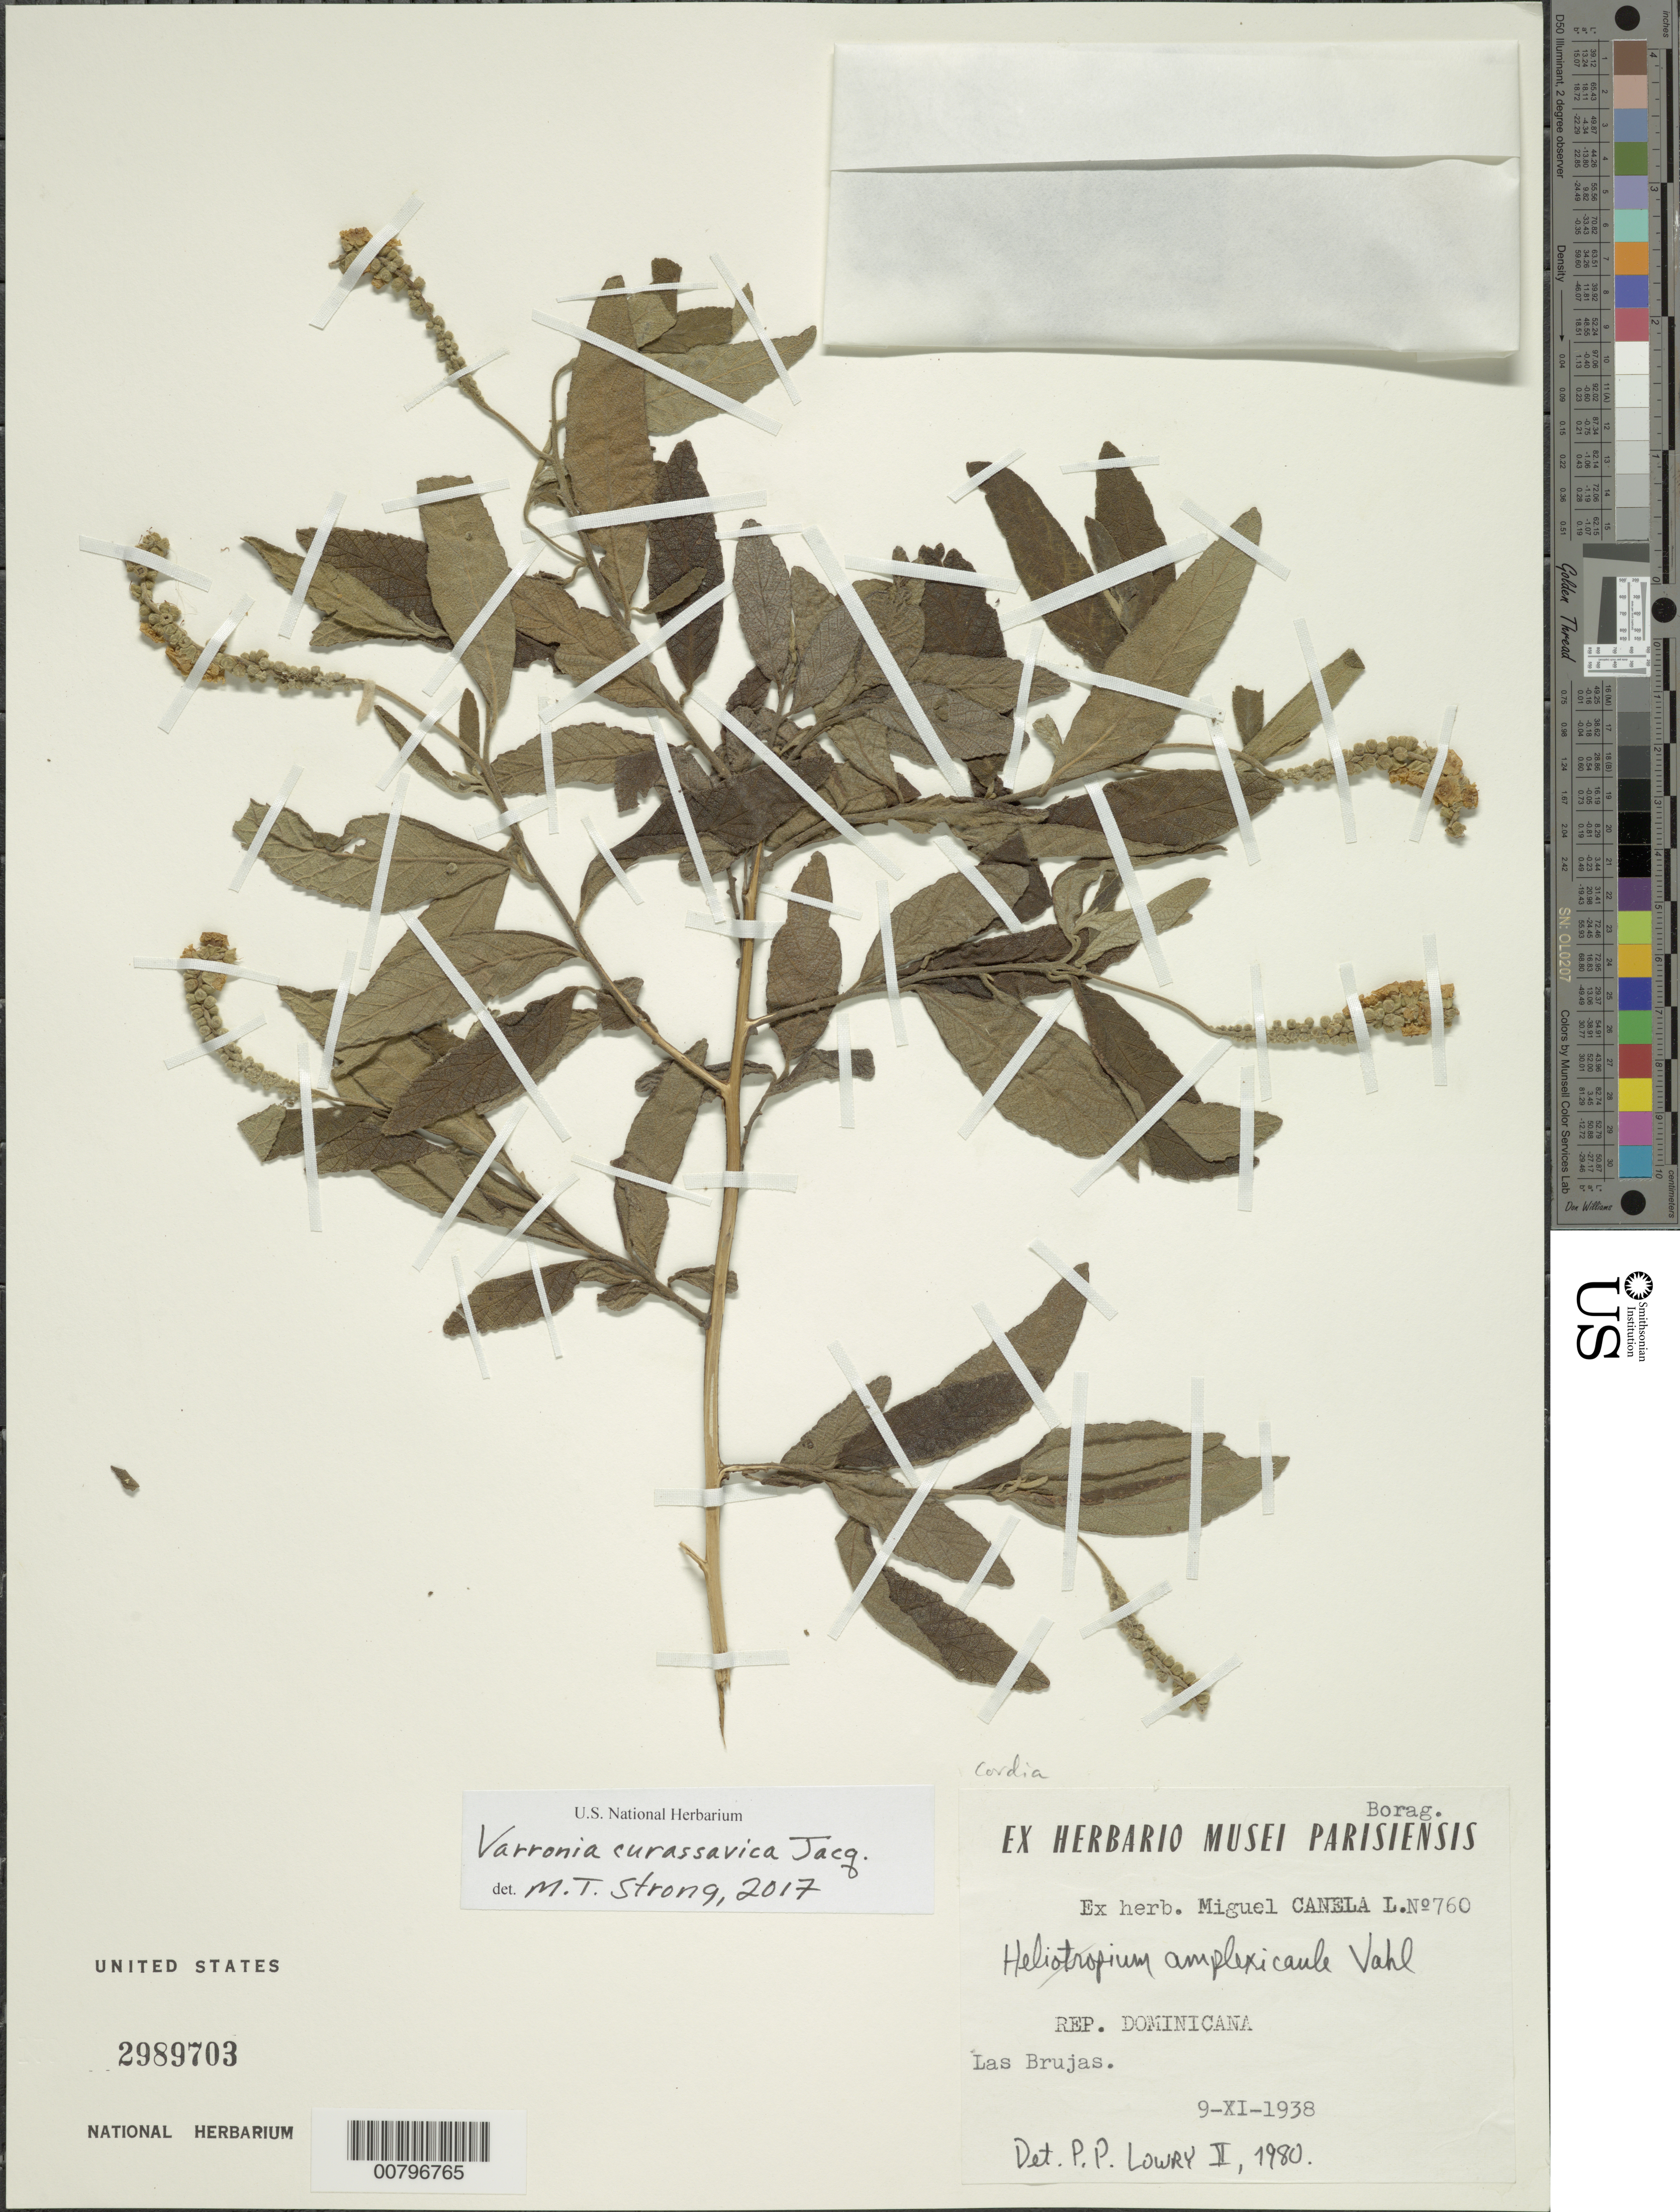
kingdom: Plantae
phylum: Tracheophyta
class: Magnoliopsida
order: Boraginales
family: Cordiaceae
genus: Varronia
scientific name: Varronia curassavica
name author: Jacq.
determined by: Strong, Mark T., (BOT), Smithsonian Institution - National Museum of Natural History (UNITED STATES)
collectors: M. Canela Lazaro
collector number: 760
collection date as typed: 09 Nov 1938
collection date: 1938-11-09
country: Dominican Republic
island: Hispaniola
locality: Las Brujas.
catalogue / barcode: US 2989703